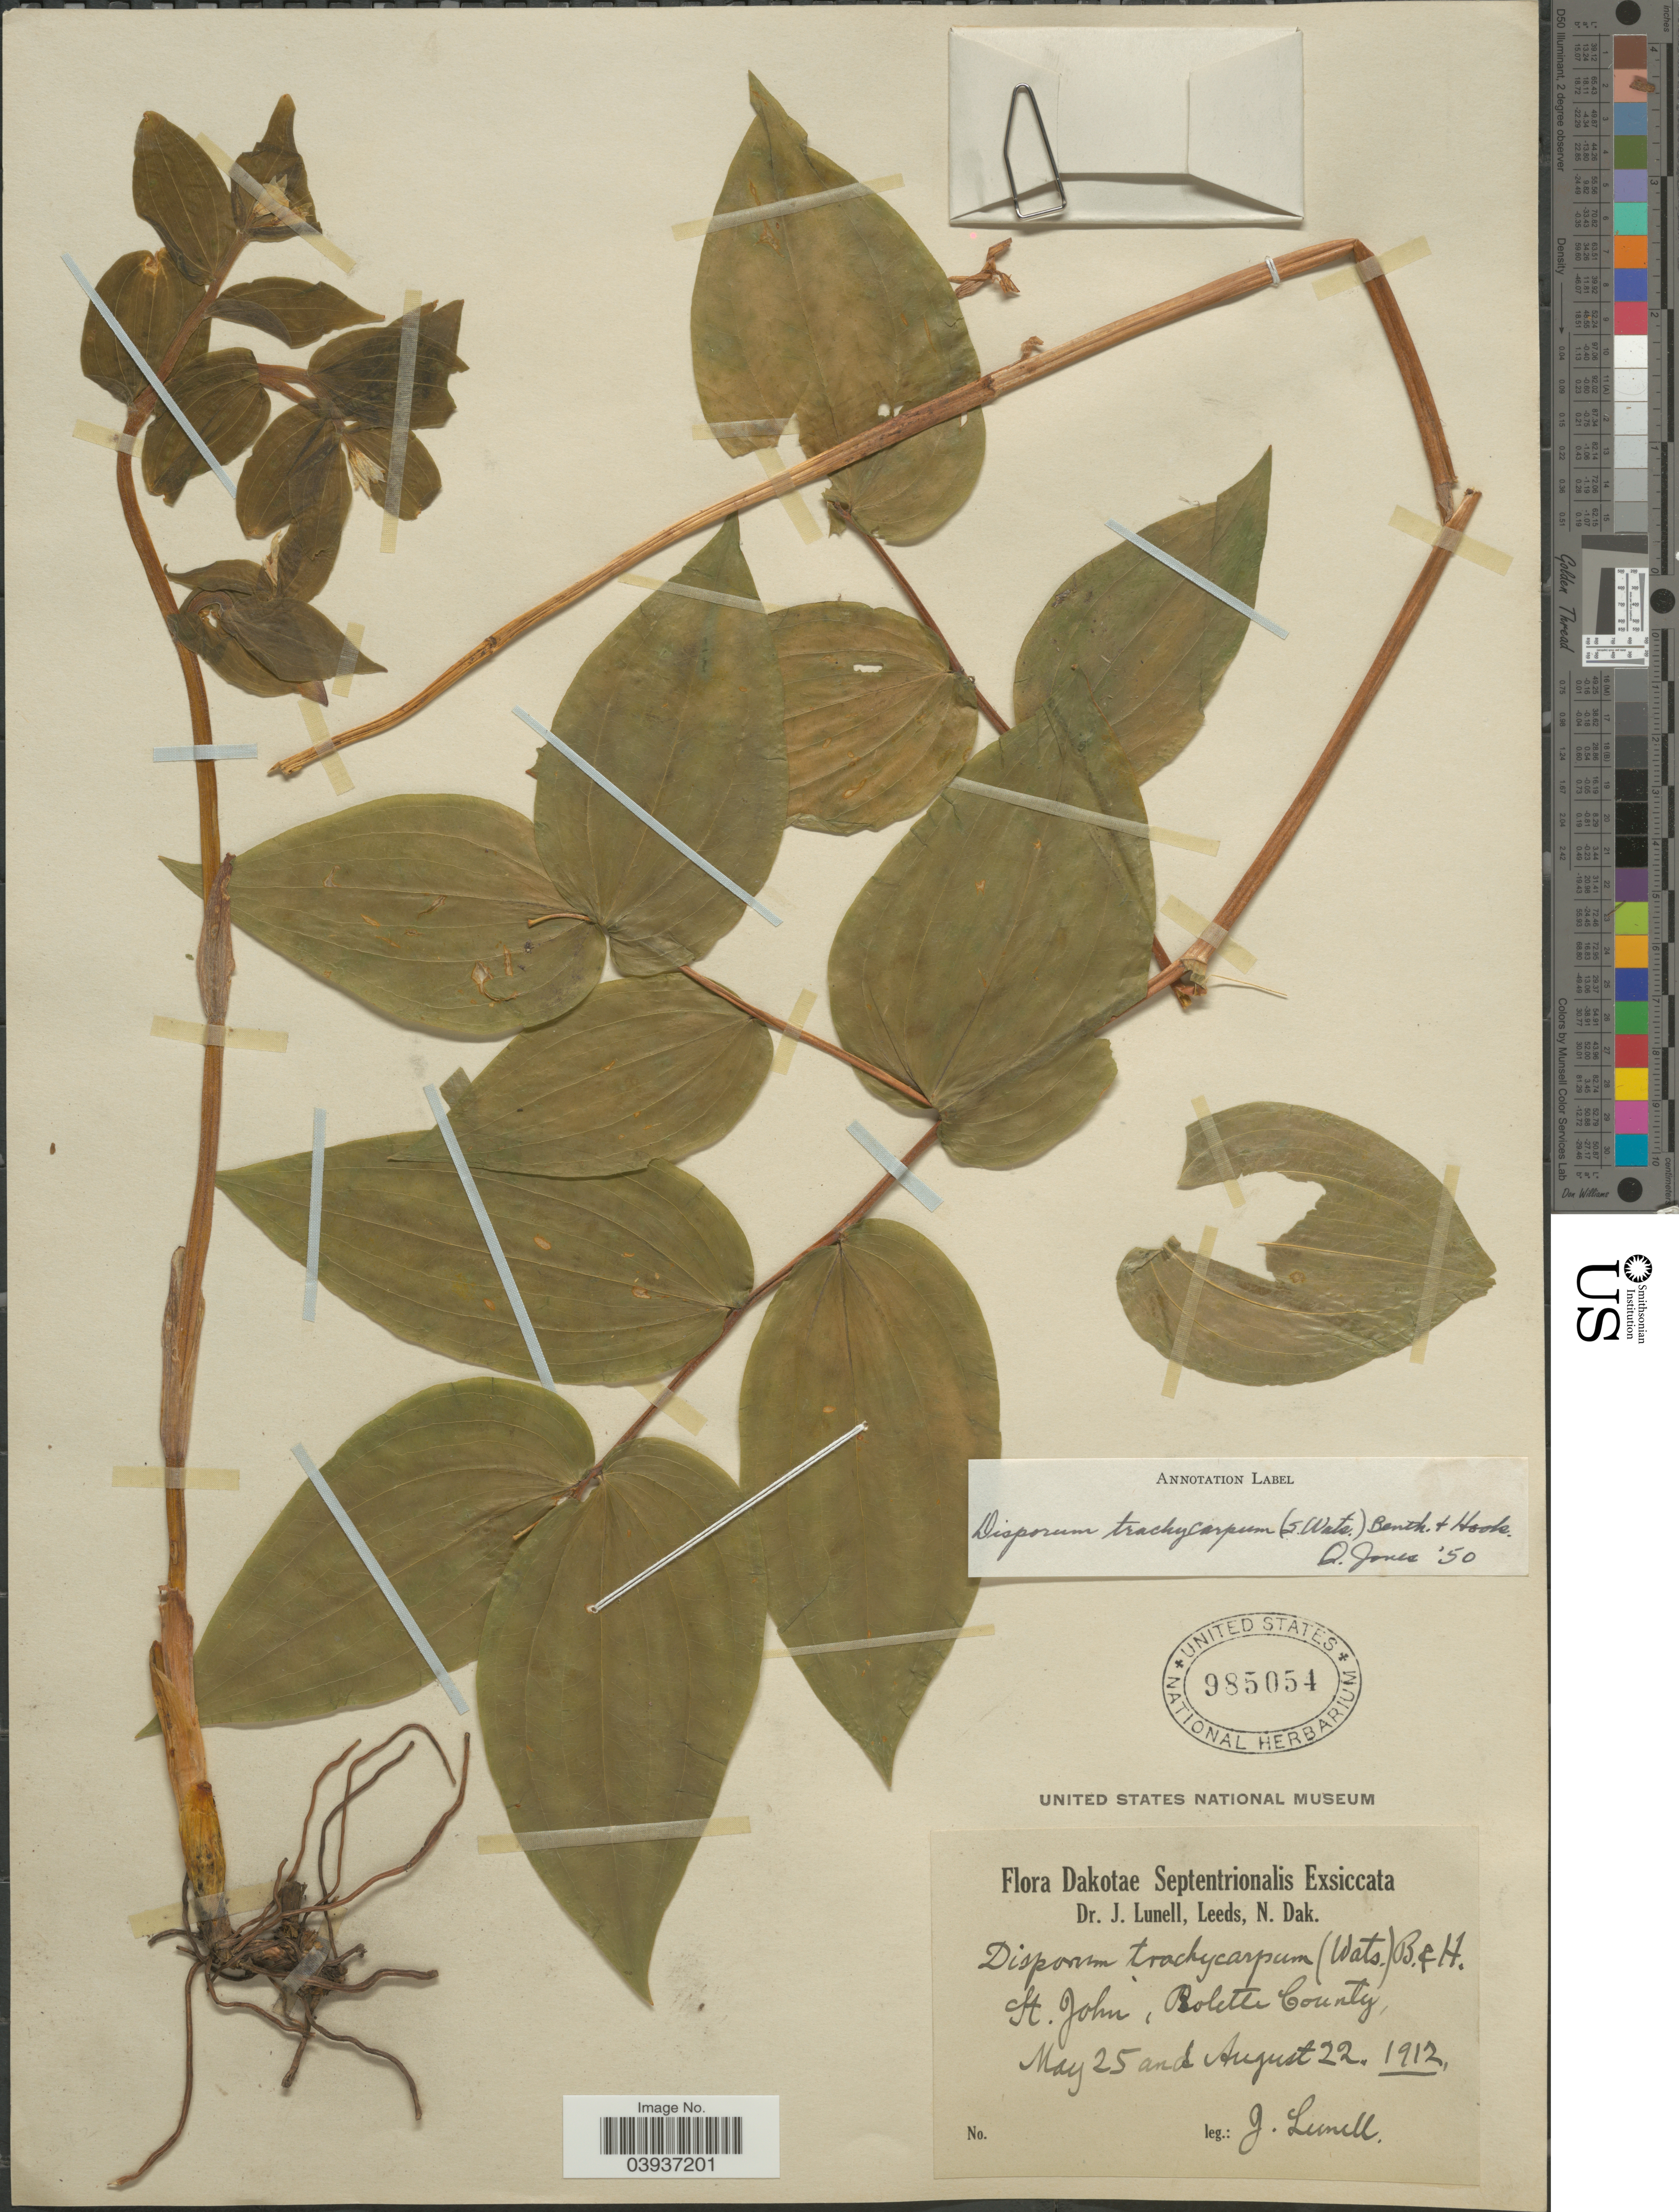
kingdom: Plantae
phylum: Tracheophyta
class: Liliopsida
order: Liliales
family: Colchicaceae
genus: Disporum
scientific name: Disporum trachycarpum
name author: (S. Watson) Benth. & Hook. f.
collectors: J. Lunell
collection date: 1912-05-25/1912-08-22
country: United States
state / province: North Dakota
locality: Dakotae Septentrionalis. St. John, Bolette County.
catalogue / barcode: US 985054